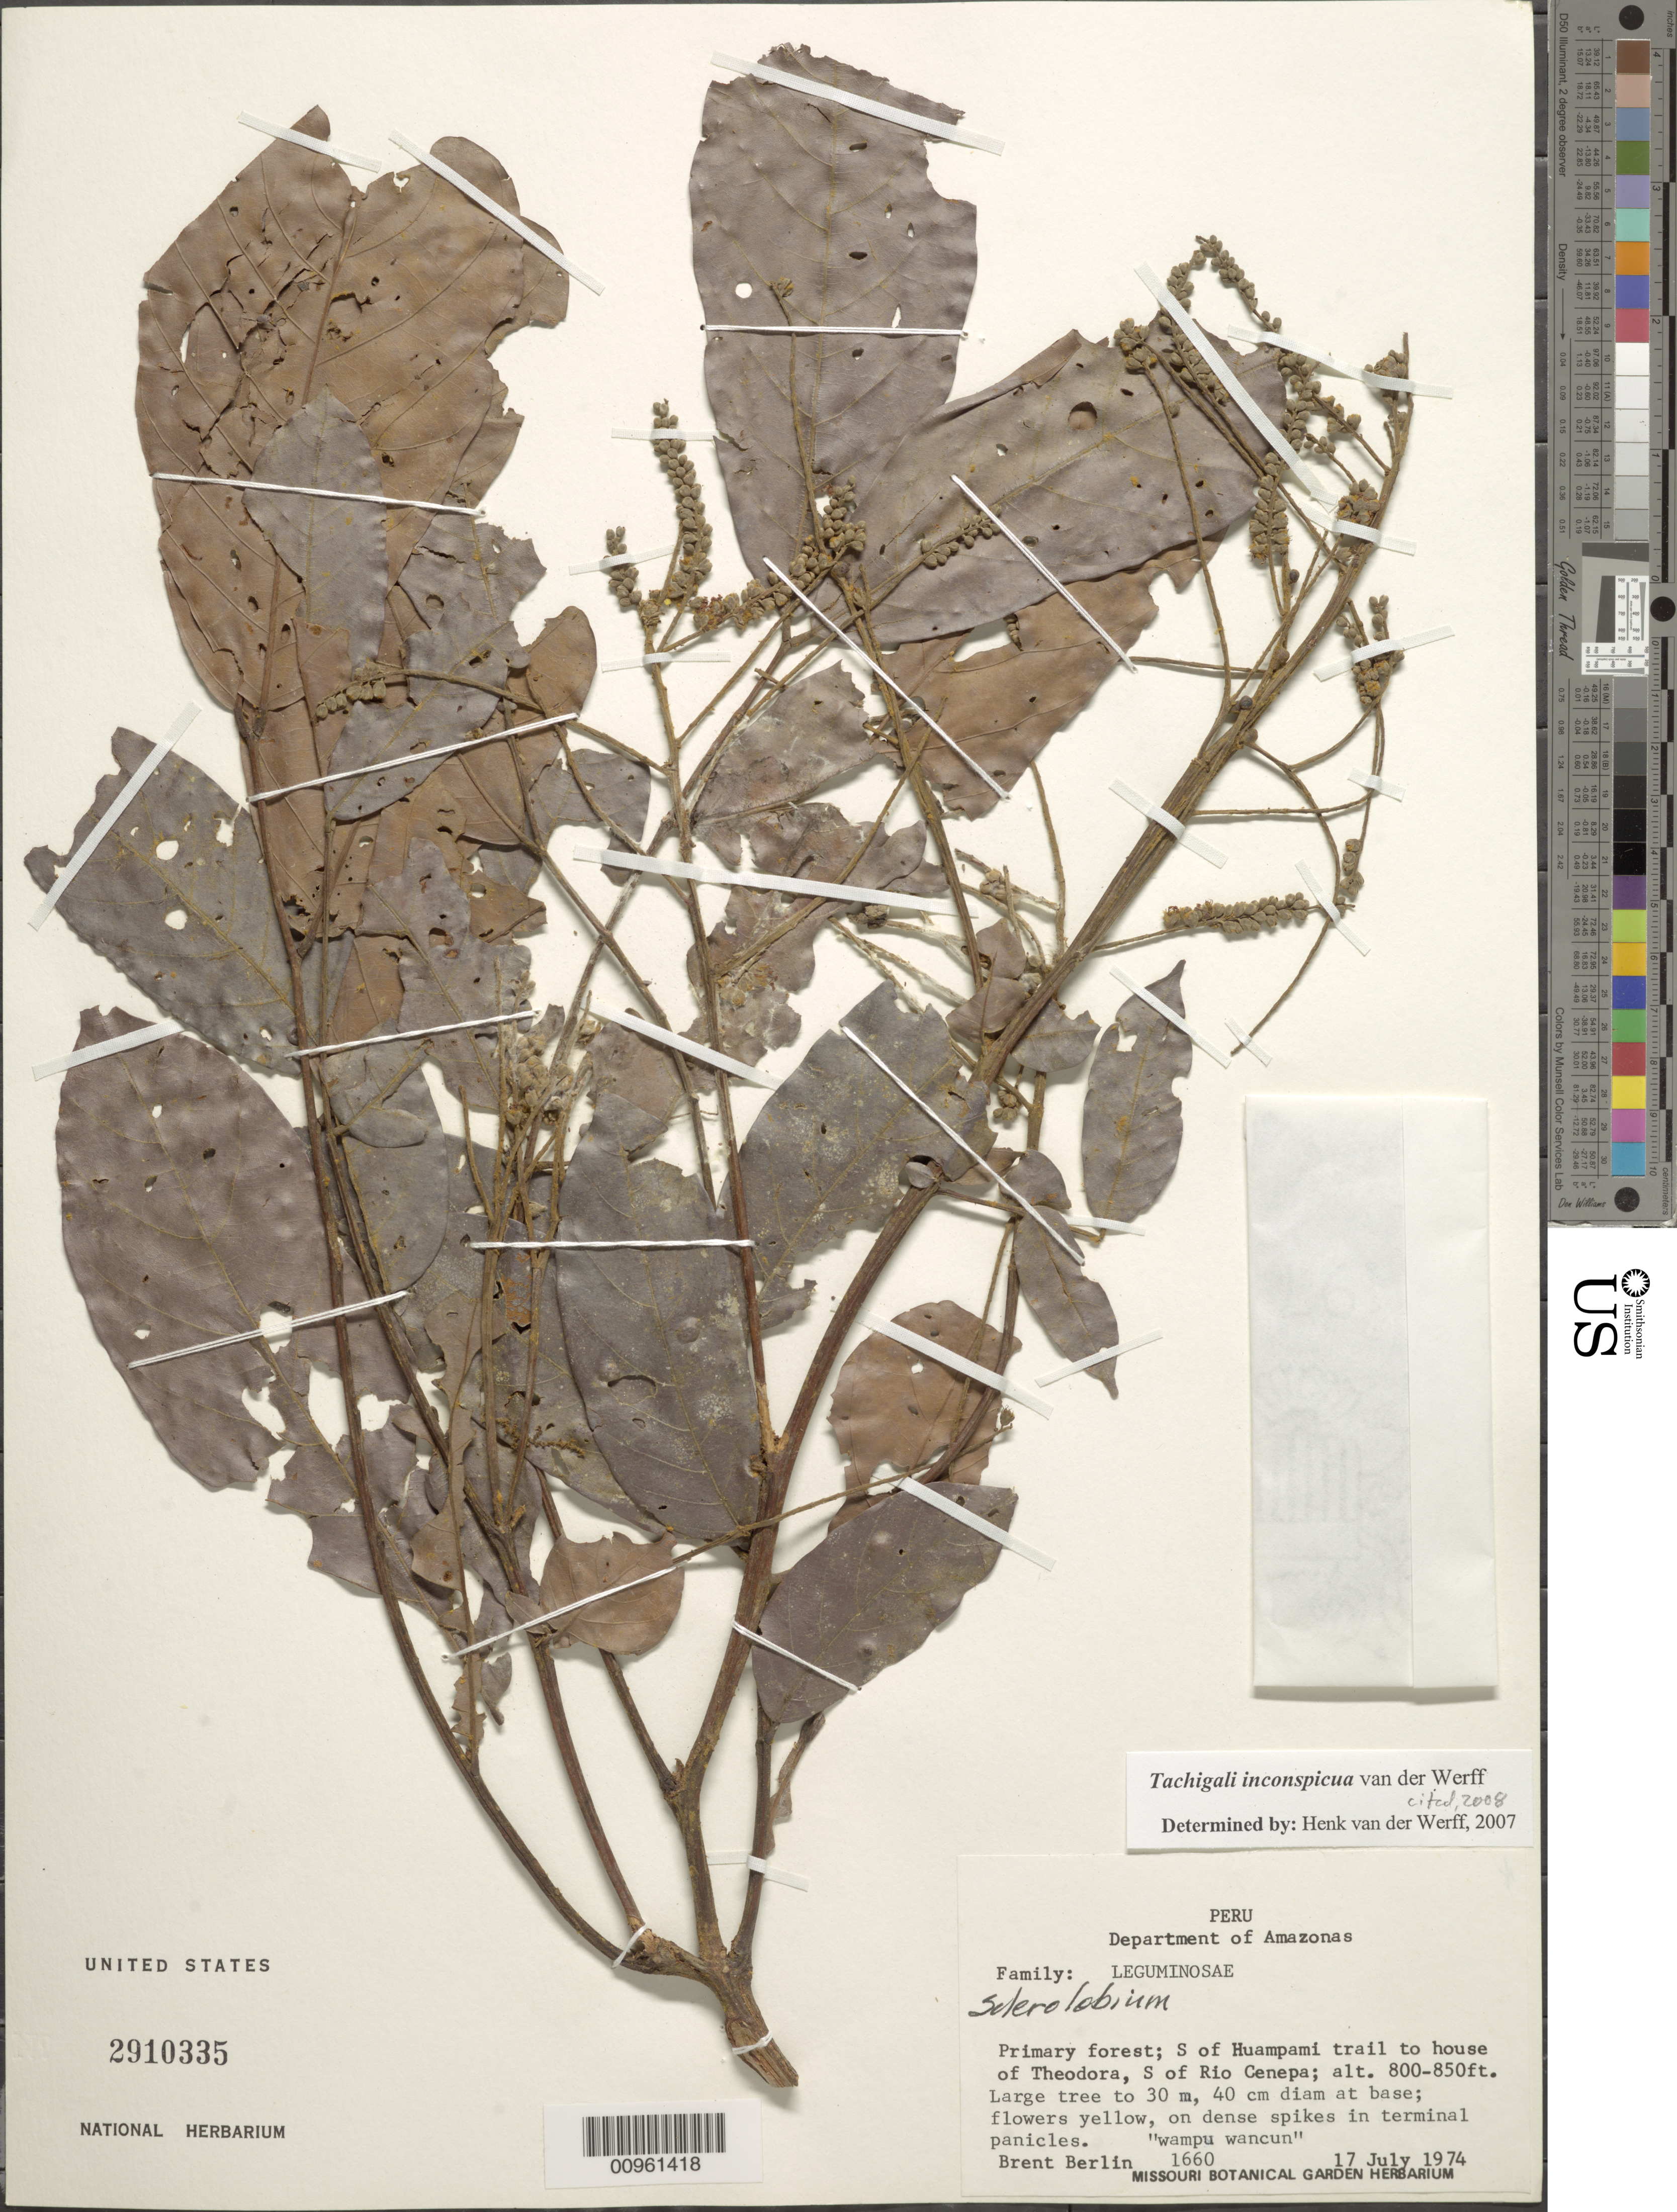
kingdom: Plantae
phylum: Tracheophyta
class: Magnoliopsida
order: Fabales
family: Fabaceae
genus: Tachigali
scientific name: Tachigali inconspicua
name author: van der Werff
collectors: B. Berlin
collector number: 1660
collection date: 1974-07-17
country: Peru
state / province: Amazonas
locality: S of Huampamo trail to house of Theodora, S of Rio Cenepa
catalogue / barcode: US 2910335